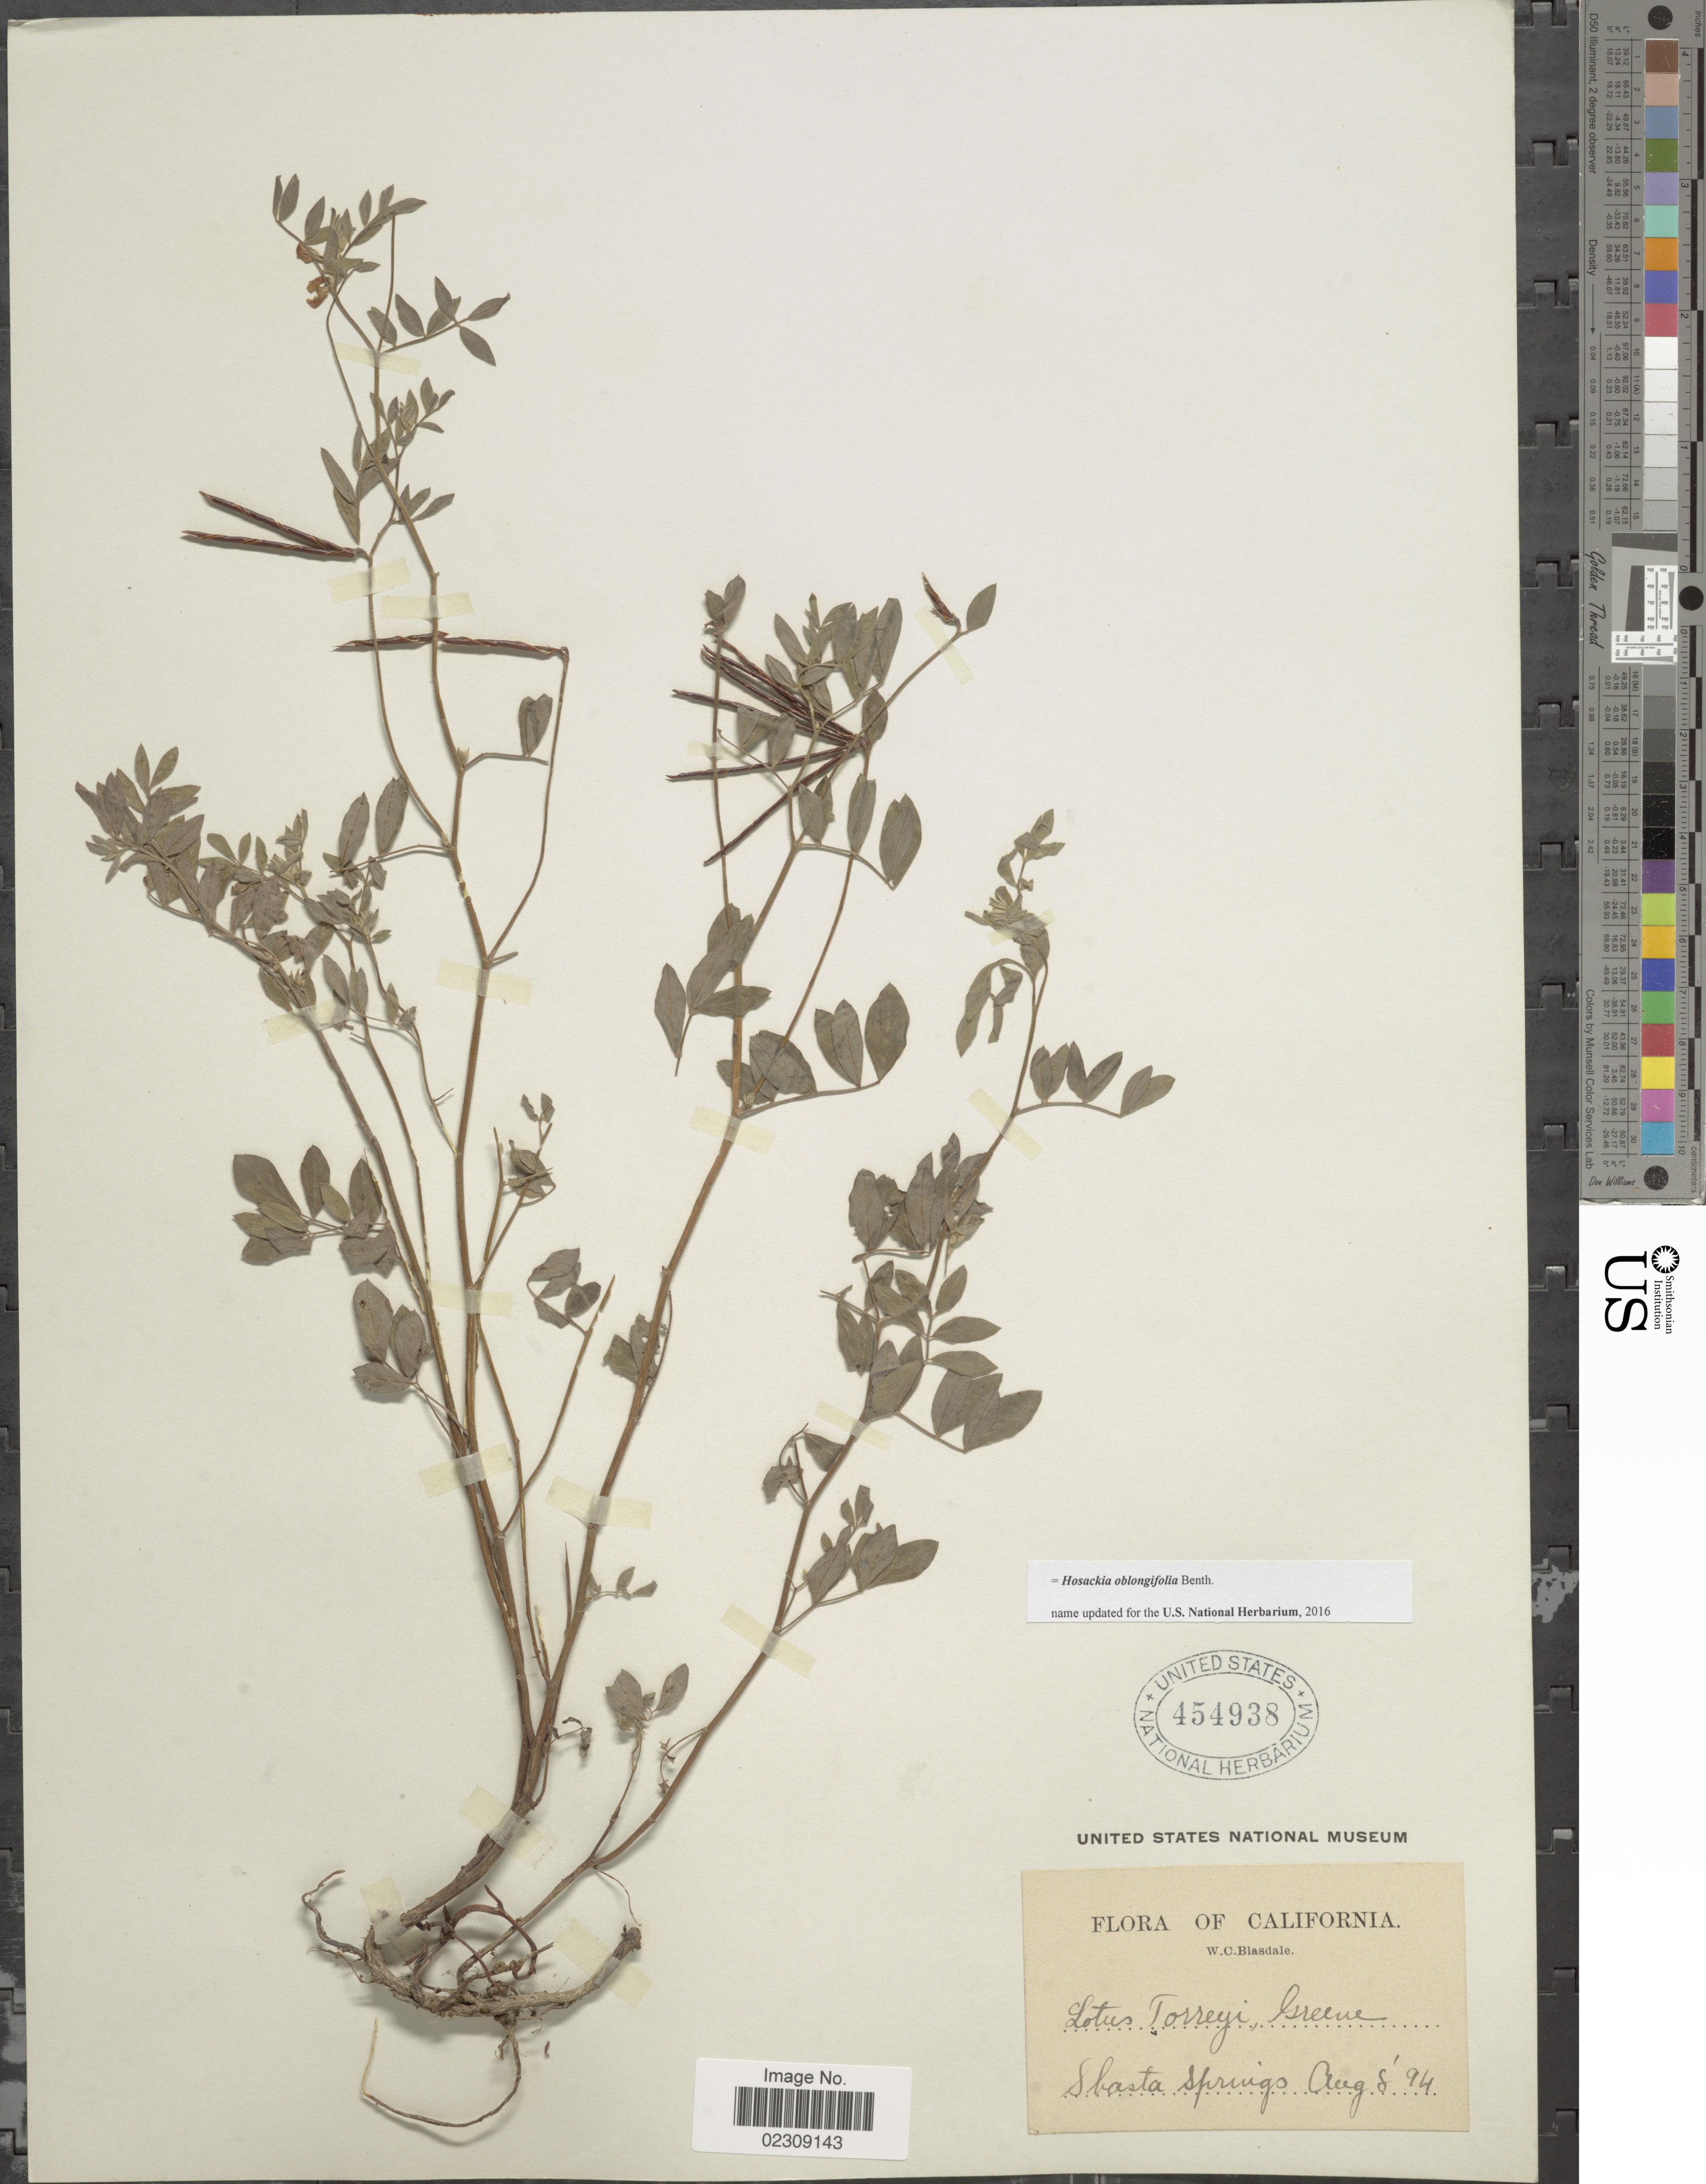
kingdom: Plantae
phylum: Tracheophyta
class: Magnoliopsida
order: Fabales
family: Fabaceae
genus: Hosackia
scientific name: Hosackia oblongifolia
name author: Benth.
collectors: W. Blasdale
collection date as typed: Transcribed d/m/y: 8/8/94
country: United States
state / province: California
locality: Shasta springs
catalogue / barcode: US 454938